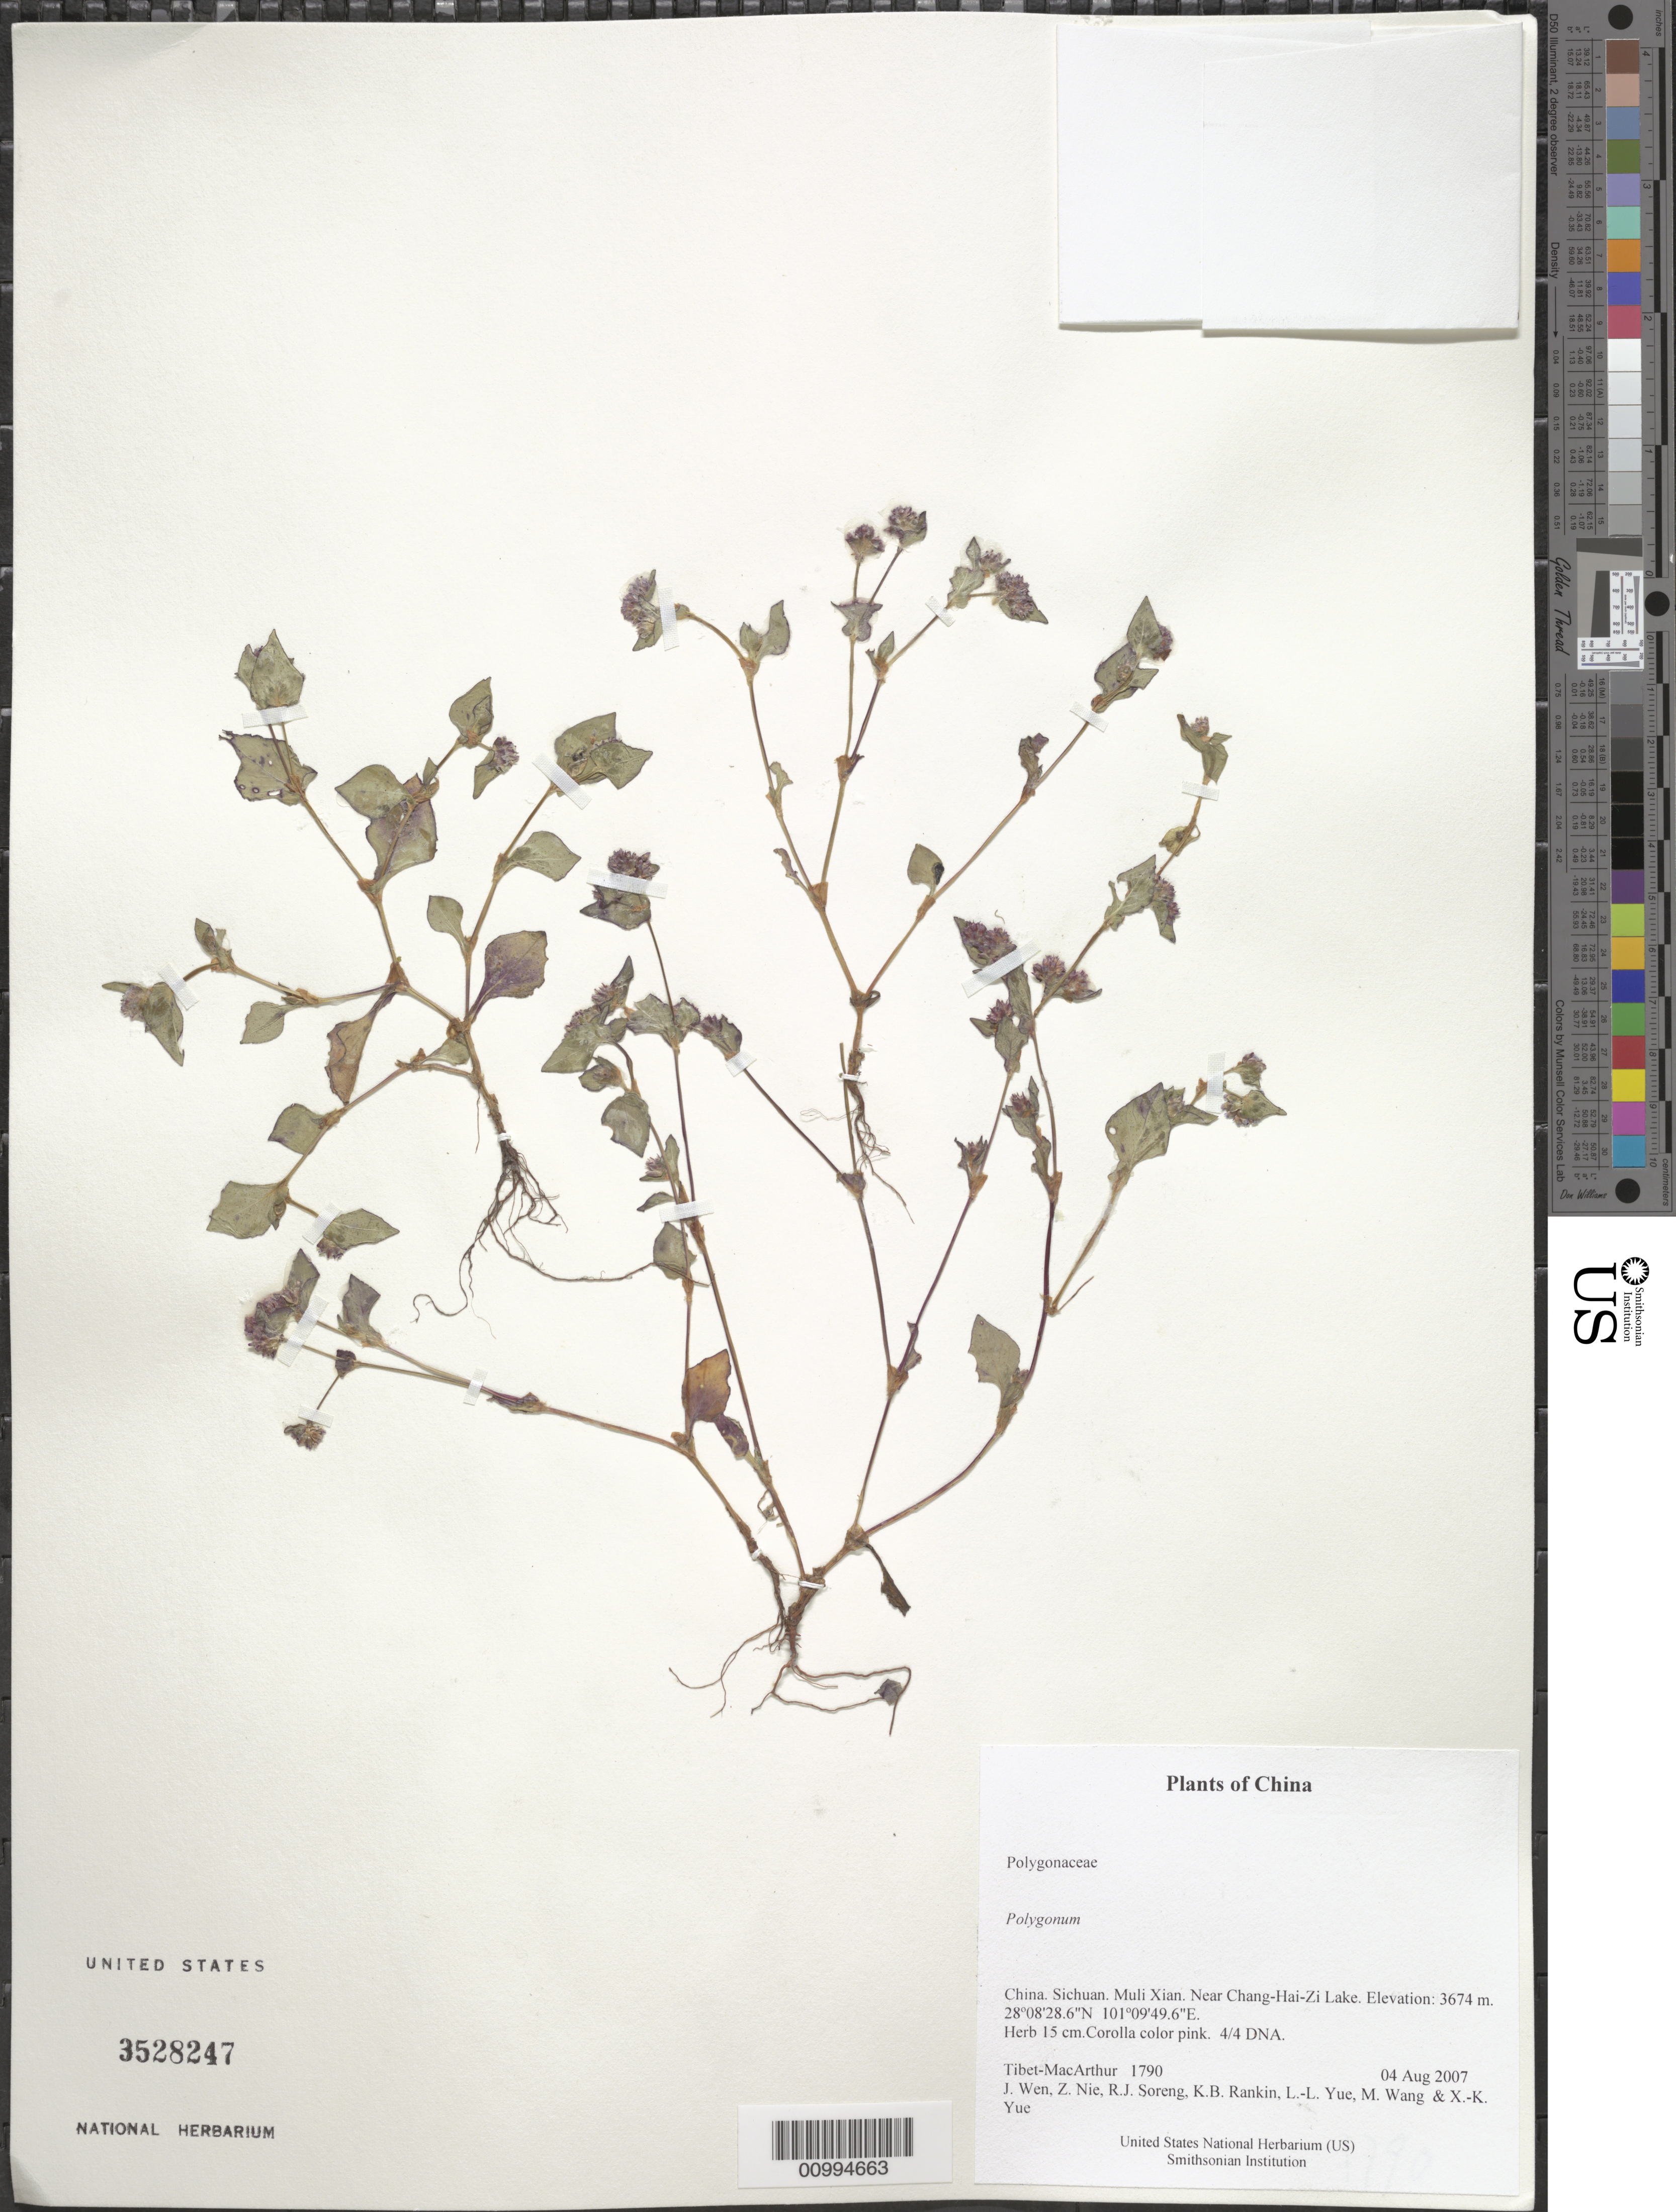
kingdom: Plantae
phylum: Tracheophyta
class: Magnoliopsida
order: Caryophyllales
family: Polygonaceae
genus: Polygonum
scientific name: Polygonum sp.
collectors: Tibet-MacArthur, J. Wen, Z. Nie, R. J. Soreng, K. Rankin, L. Yue, M. Wang & X. Yue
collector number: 1790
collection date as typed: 04 Aug 2007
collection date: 2007-08-04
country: China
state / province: Sichuan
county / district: Muli Xian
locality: Near Chang-Hai-Zi Lake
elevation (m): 3674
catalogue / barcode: US 3528247